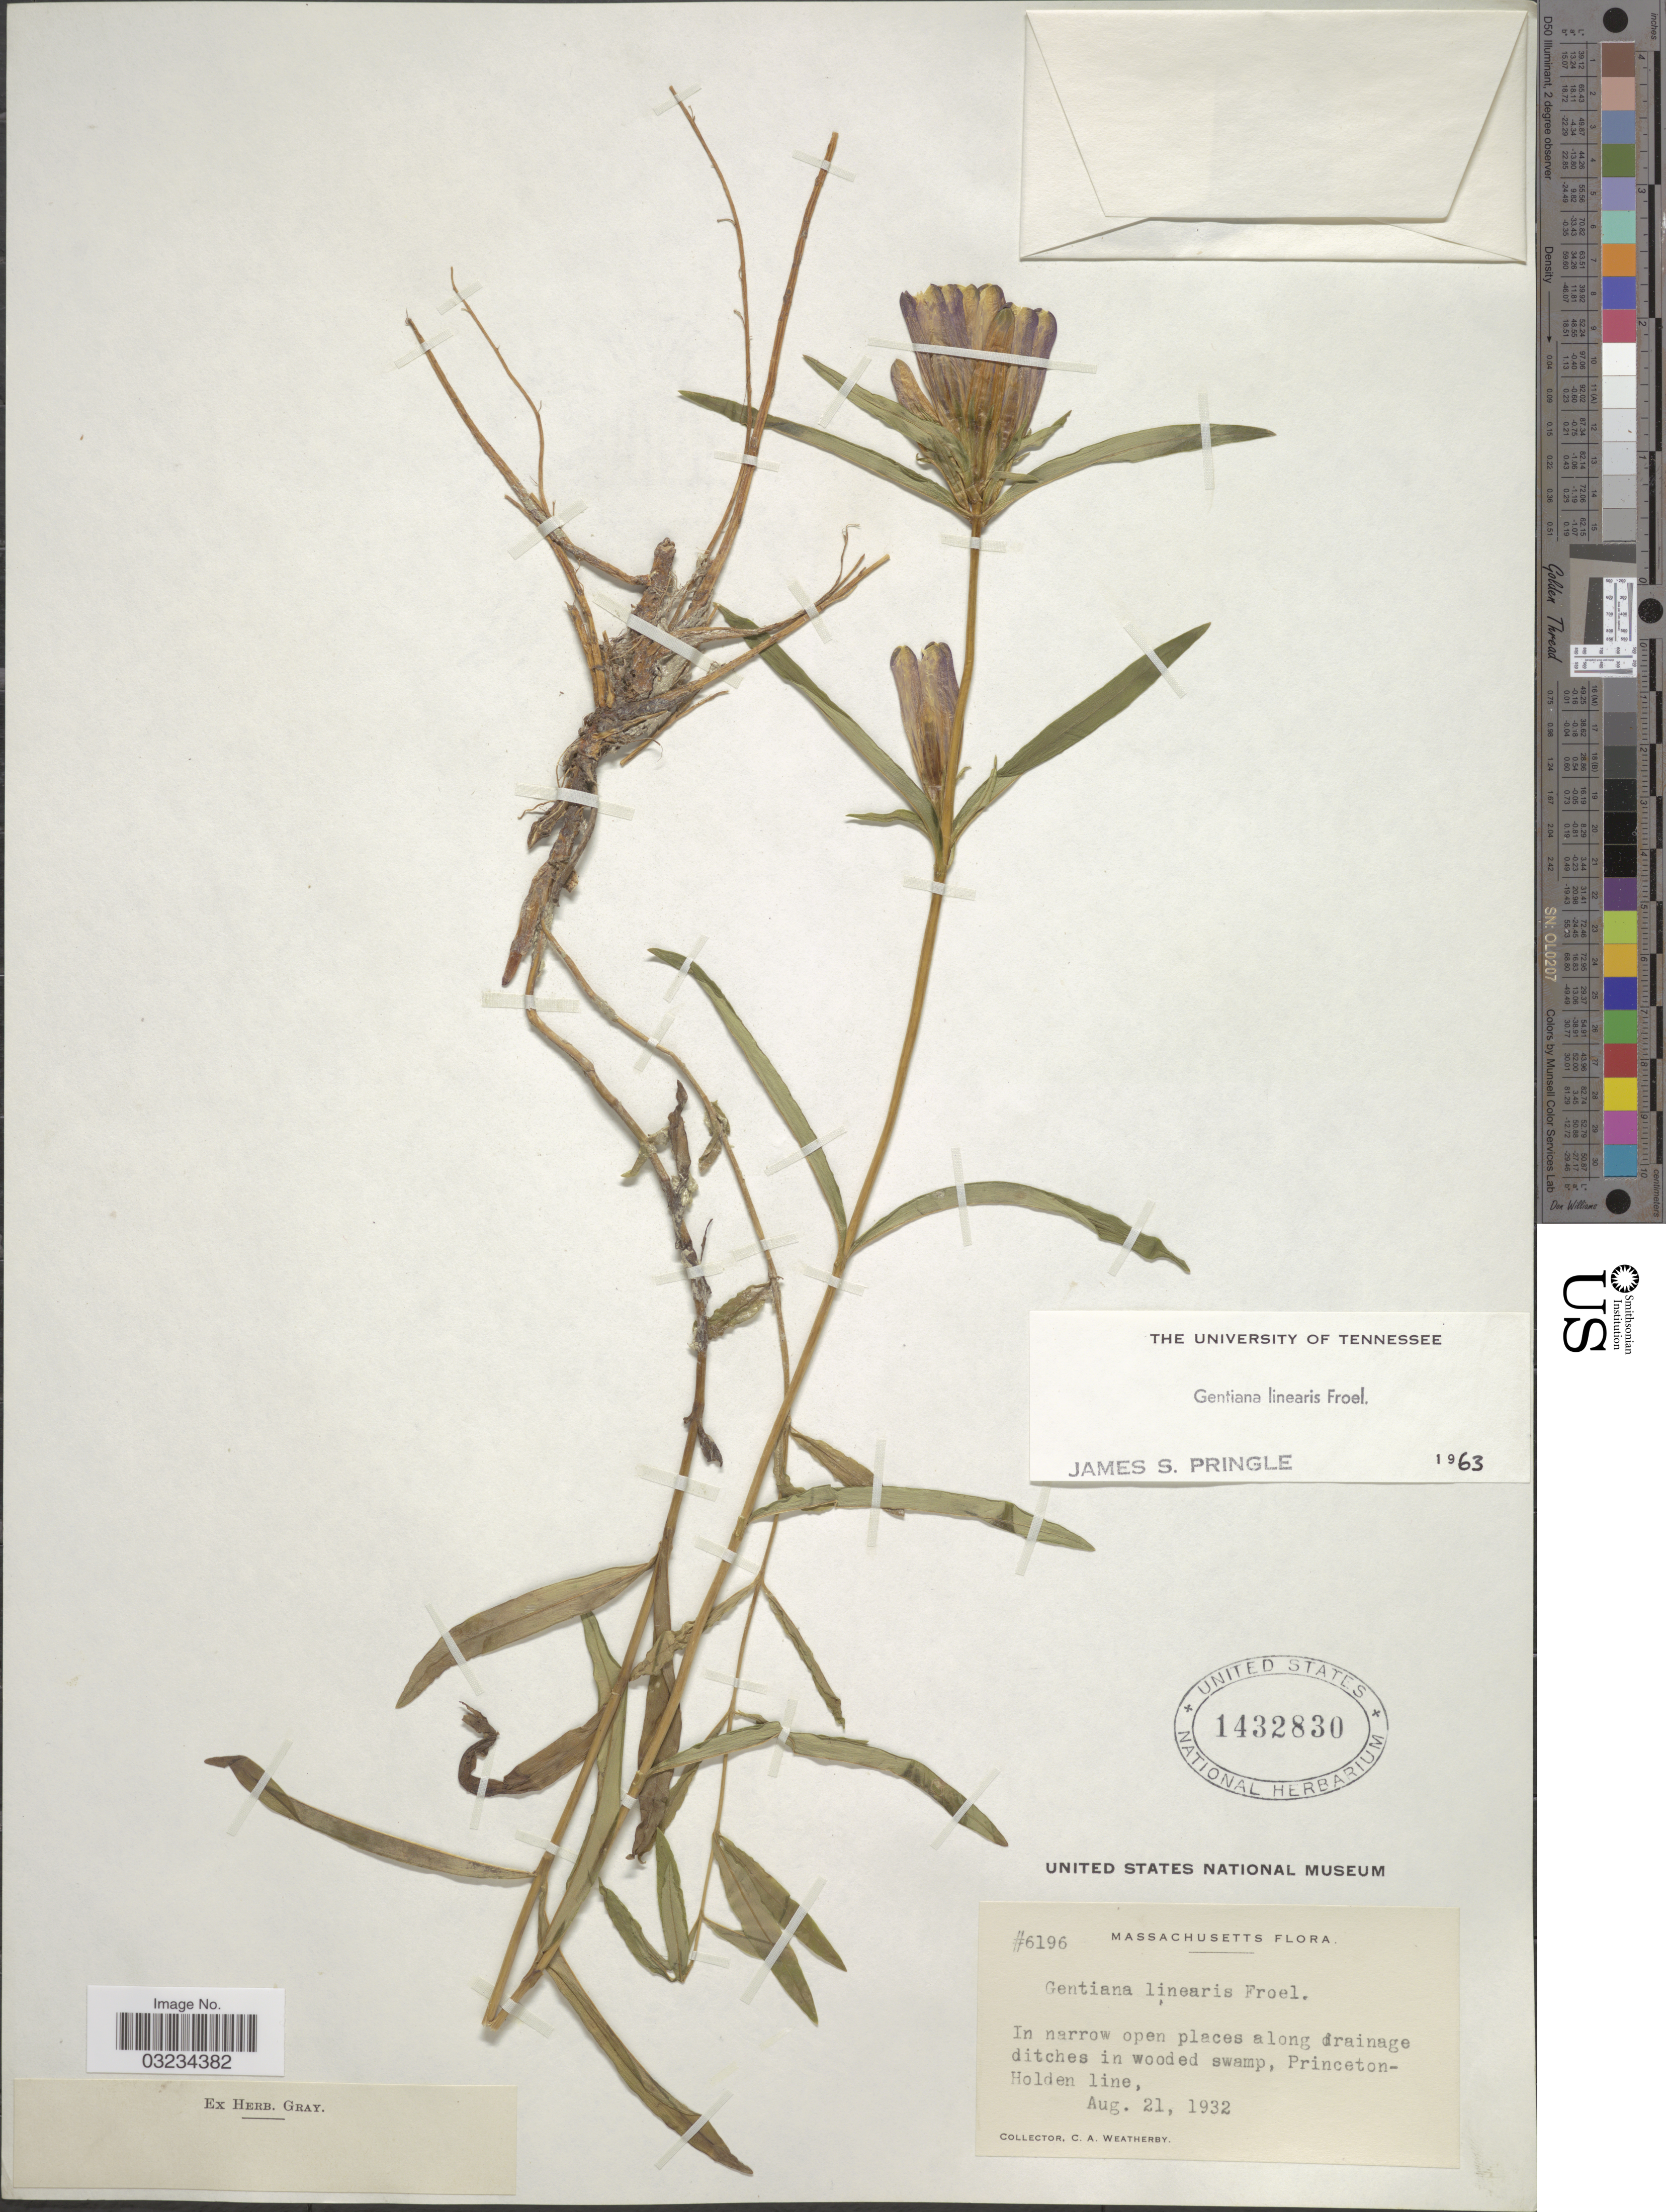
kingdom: Plantae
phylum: Tracheophyta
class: Magnoliopsida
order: Gentianales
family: Gentianaceae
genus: Gentiana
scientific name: Gentiana linearis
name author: Froel.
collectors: C. A. Weatherby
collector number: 6196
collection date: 1932-08-21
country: United States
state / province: Massachusetts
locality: Princeton-Holden line.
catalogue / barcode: US 1432830